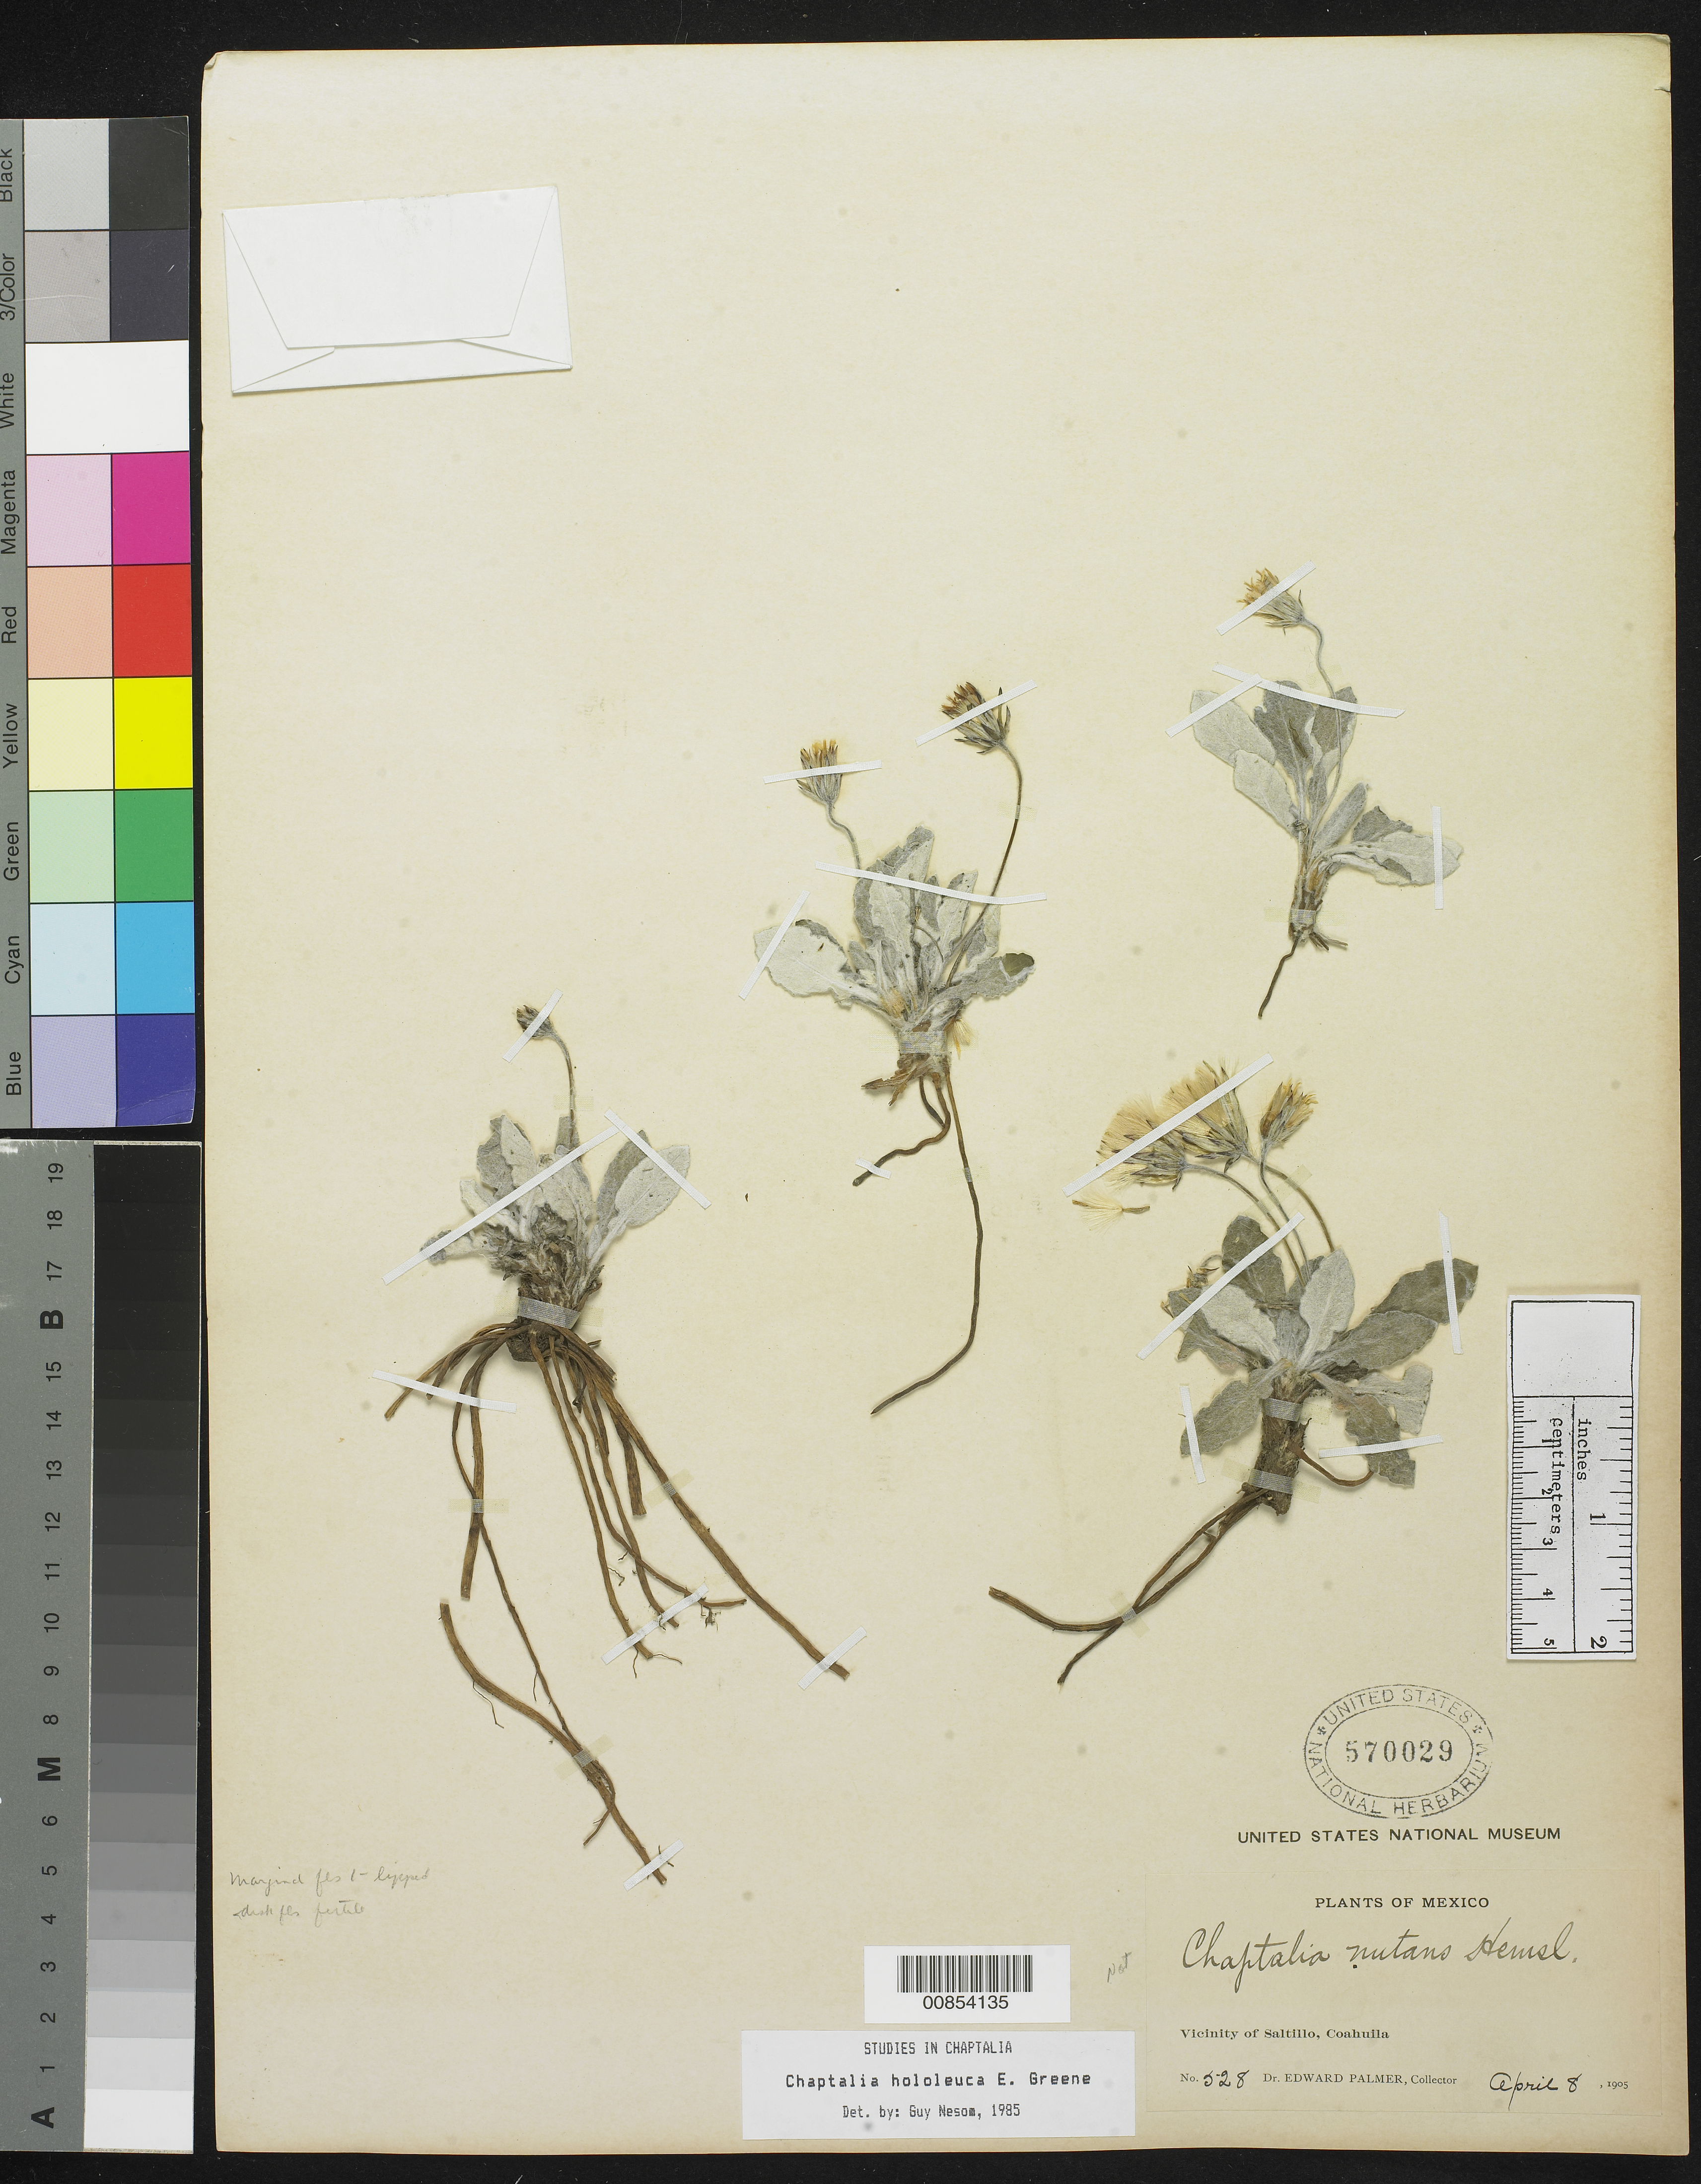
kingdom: Plantae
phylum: Tracheophyta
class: Magnoliopsida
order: Asterales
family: Asteraceae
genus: Chaptalia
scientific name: Chaptalia hololeuca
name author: Greene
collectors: E. Palmer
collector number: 528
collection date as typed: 08 Apr 1905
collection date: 1905-04-08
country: Mexico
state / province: Coahuila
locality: Vicinity of Saltillo, Coahuila.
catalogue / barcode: US 570029